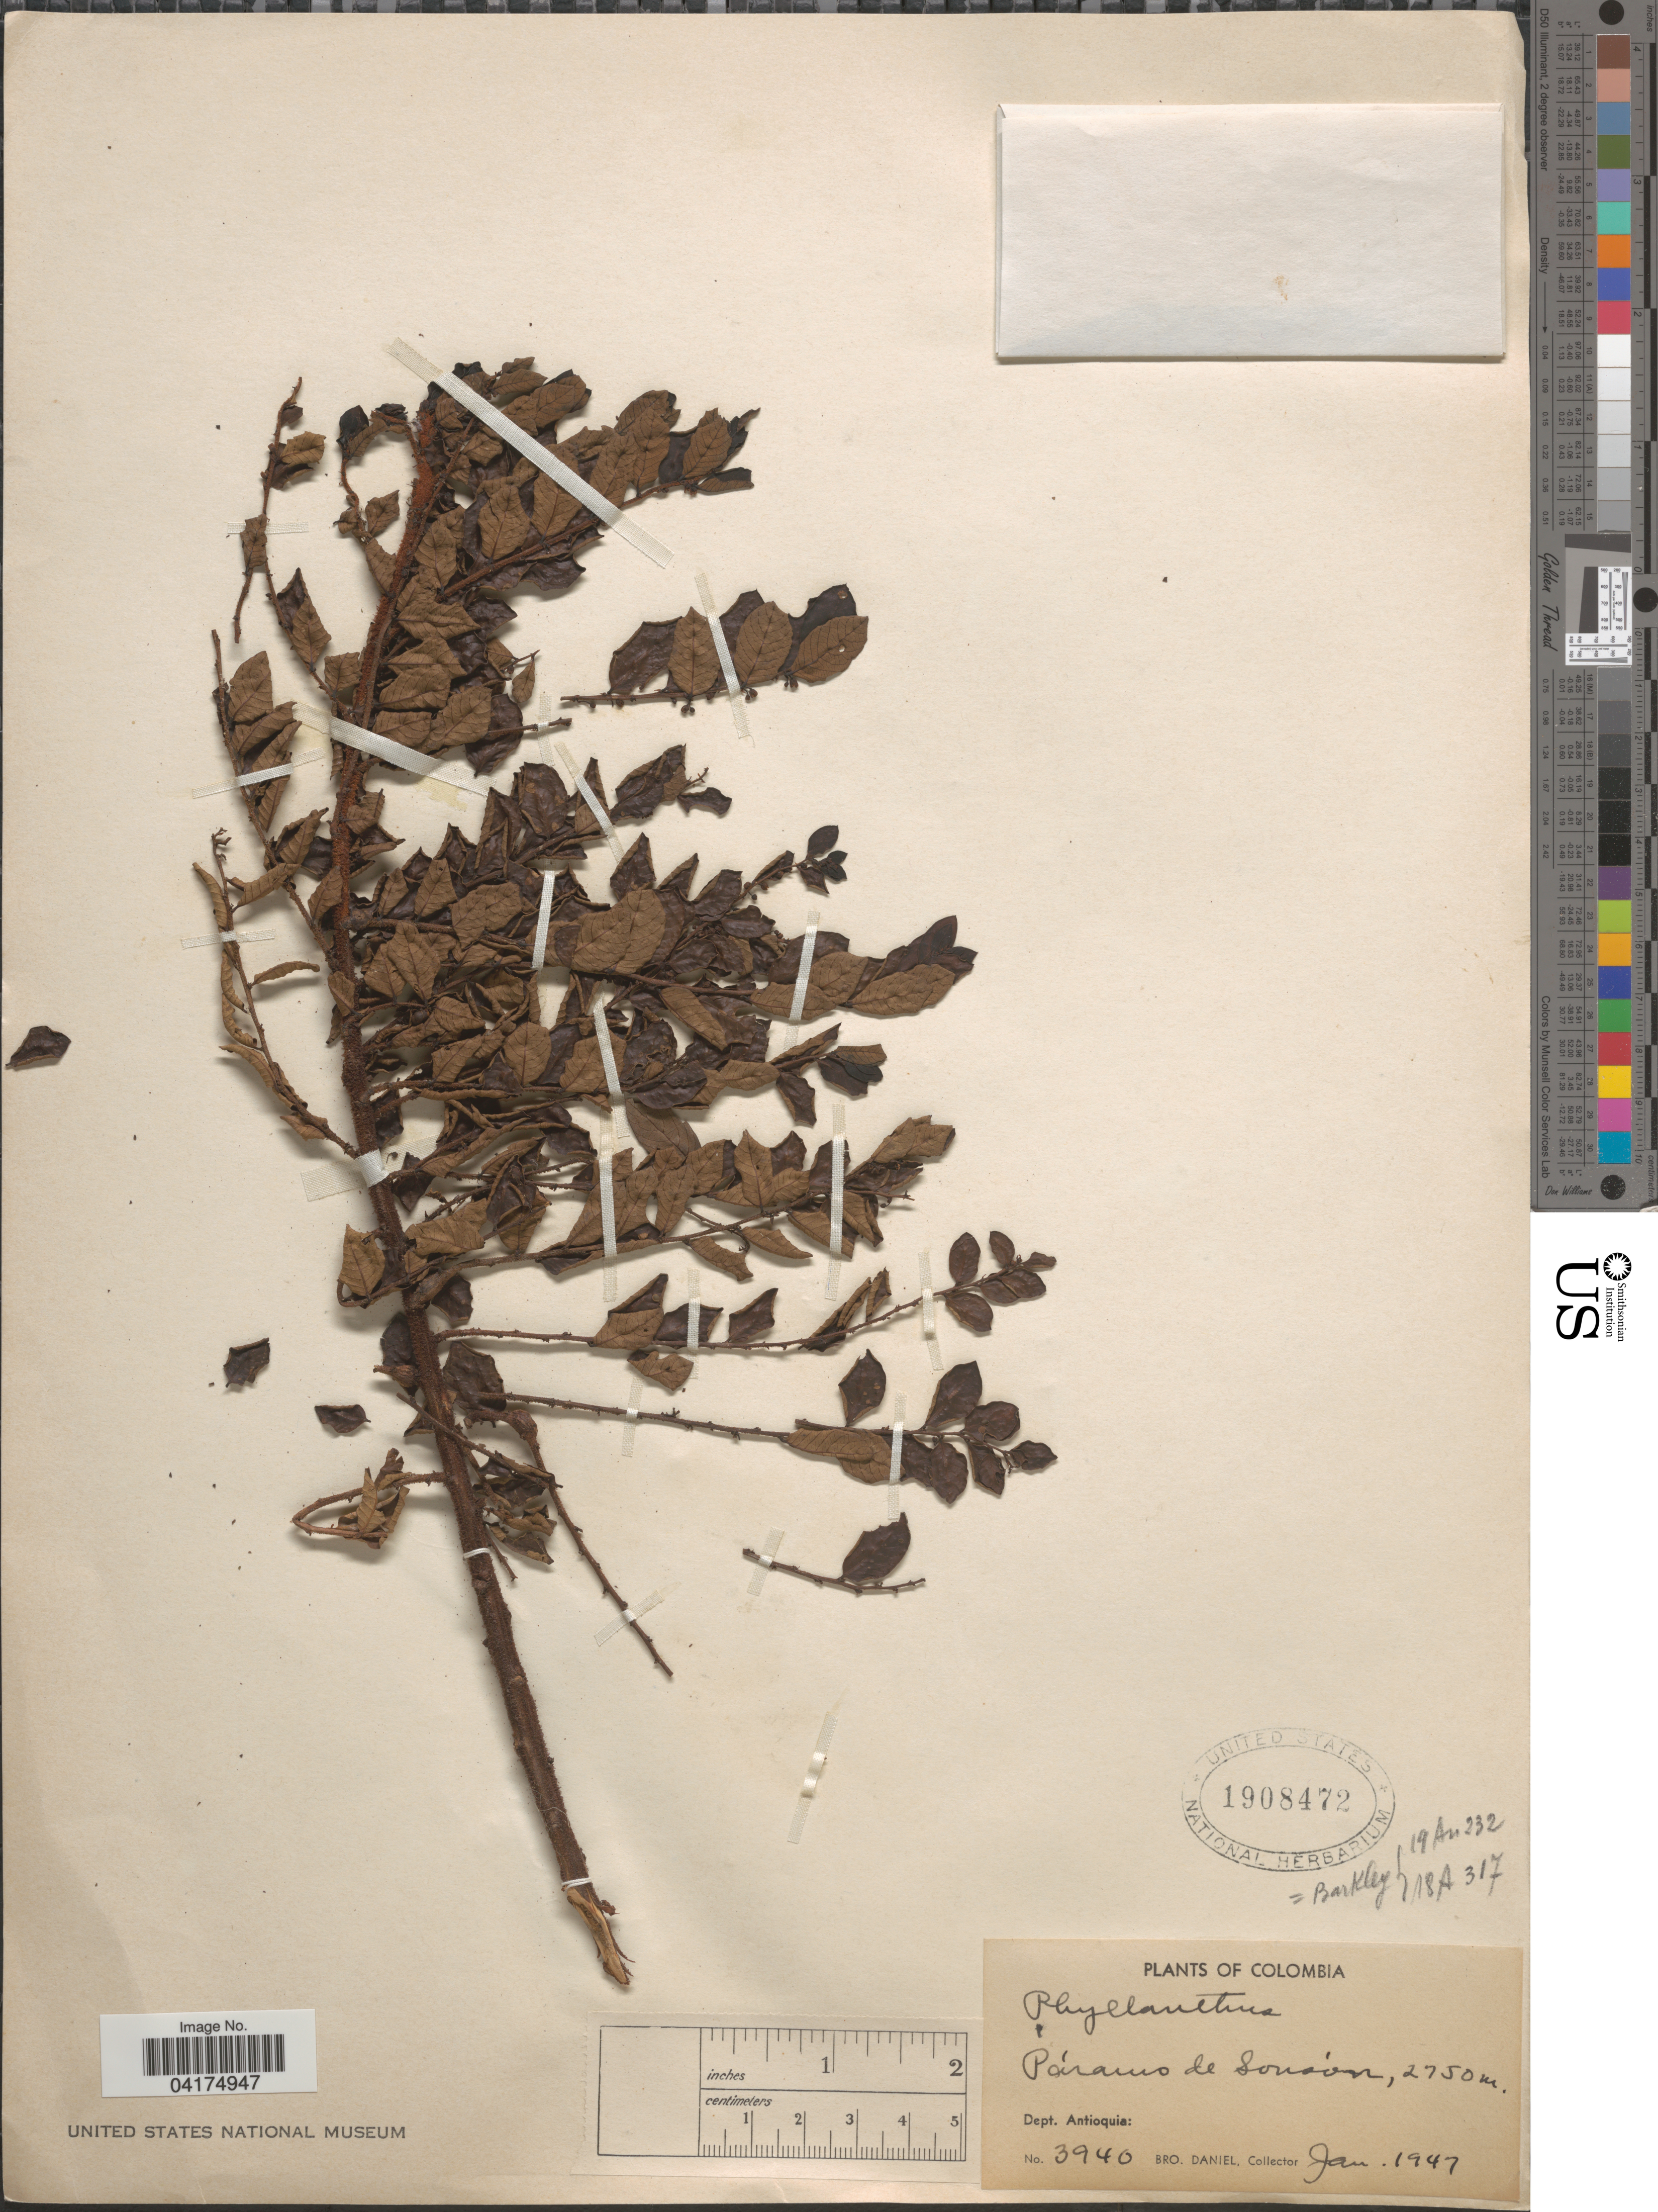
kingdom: Plantae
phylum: Tracheophyta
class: Magnoliopsida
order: Malpighiales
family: Phyllanthaceae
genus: Phyllanthus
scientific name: Phyllanthus sp.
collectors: Bro. Daniel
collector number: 3940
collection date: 1947-01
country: Colombia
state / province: Antioquia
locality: Dept. Antioquia: Páramo de Sonsón.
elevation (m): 2750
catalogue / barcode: US 1908472